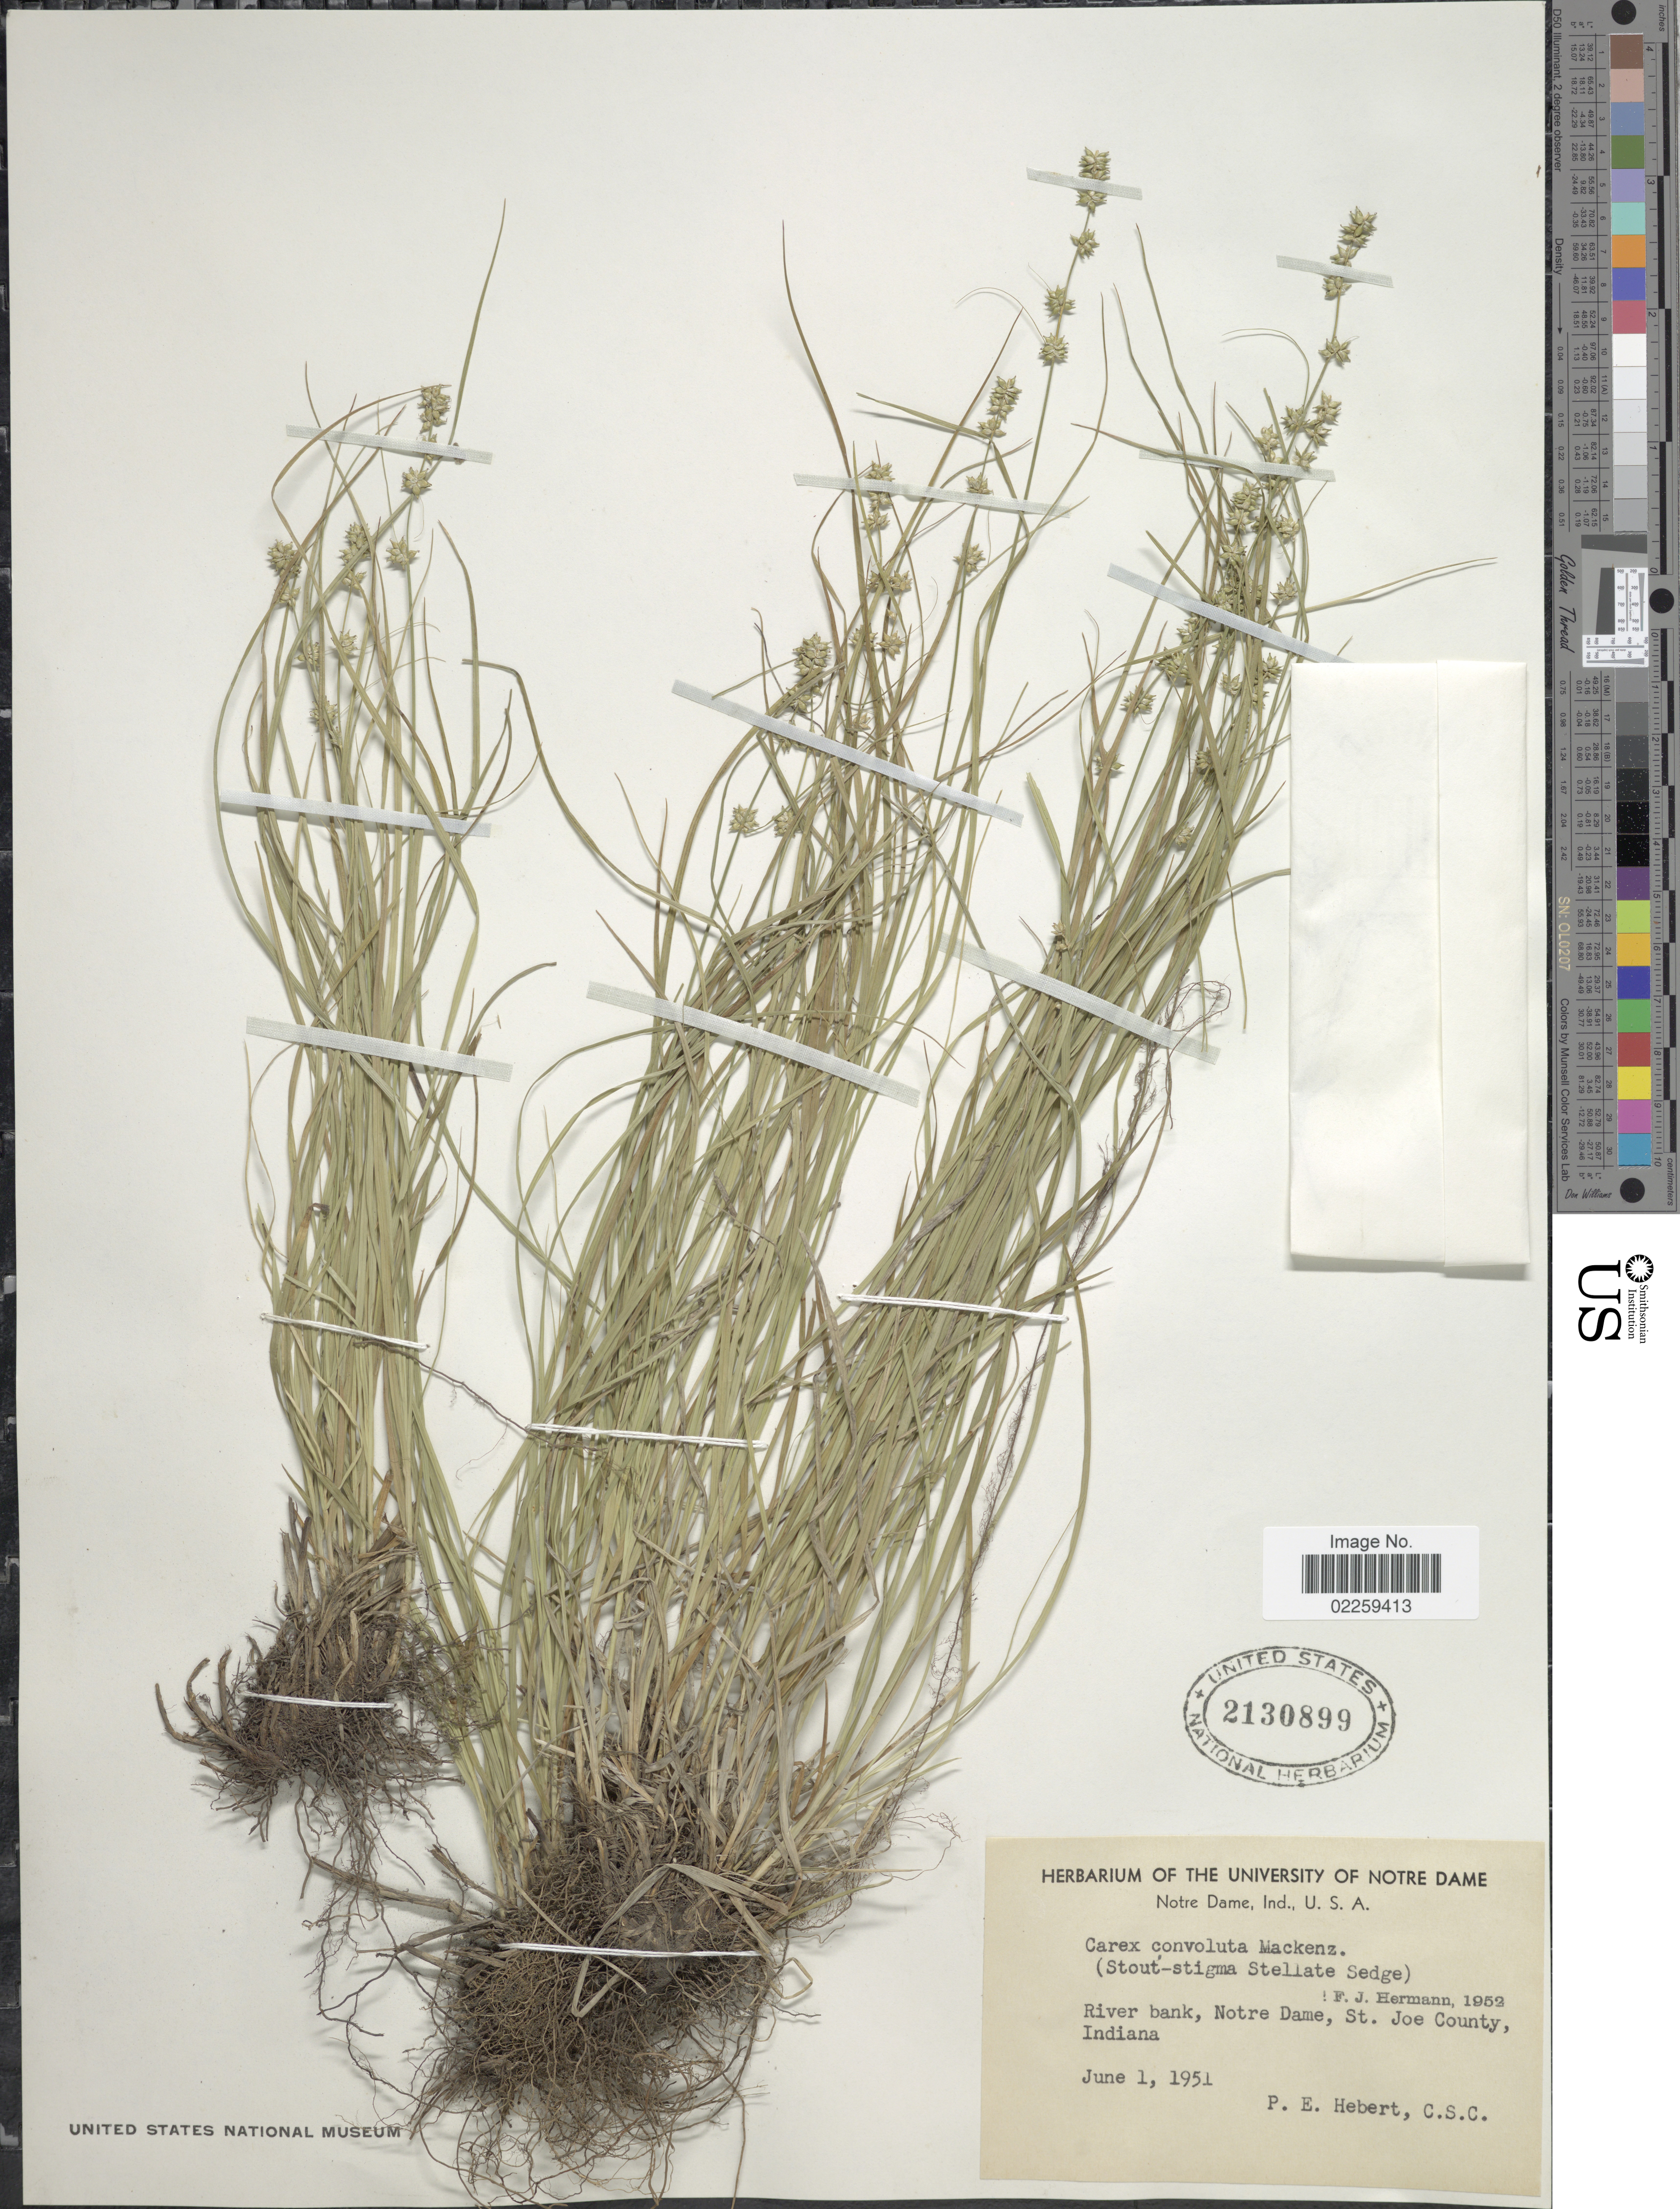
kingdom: Plantae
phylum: Tracheophyta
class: Liliopsida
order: Poales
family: Cyperaceae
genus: Carex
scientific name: Carex rosea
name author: Willd.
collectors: P. Hebert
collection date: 1951-06-01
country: United States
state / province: Indiana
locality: River Bank, Notre Dame, St. Joe County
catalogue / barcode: US 2130899